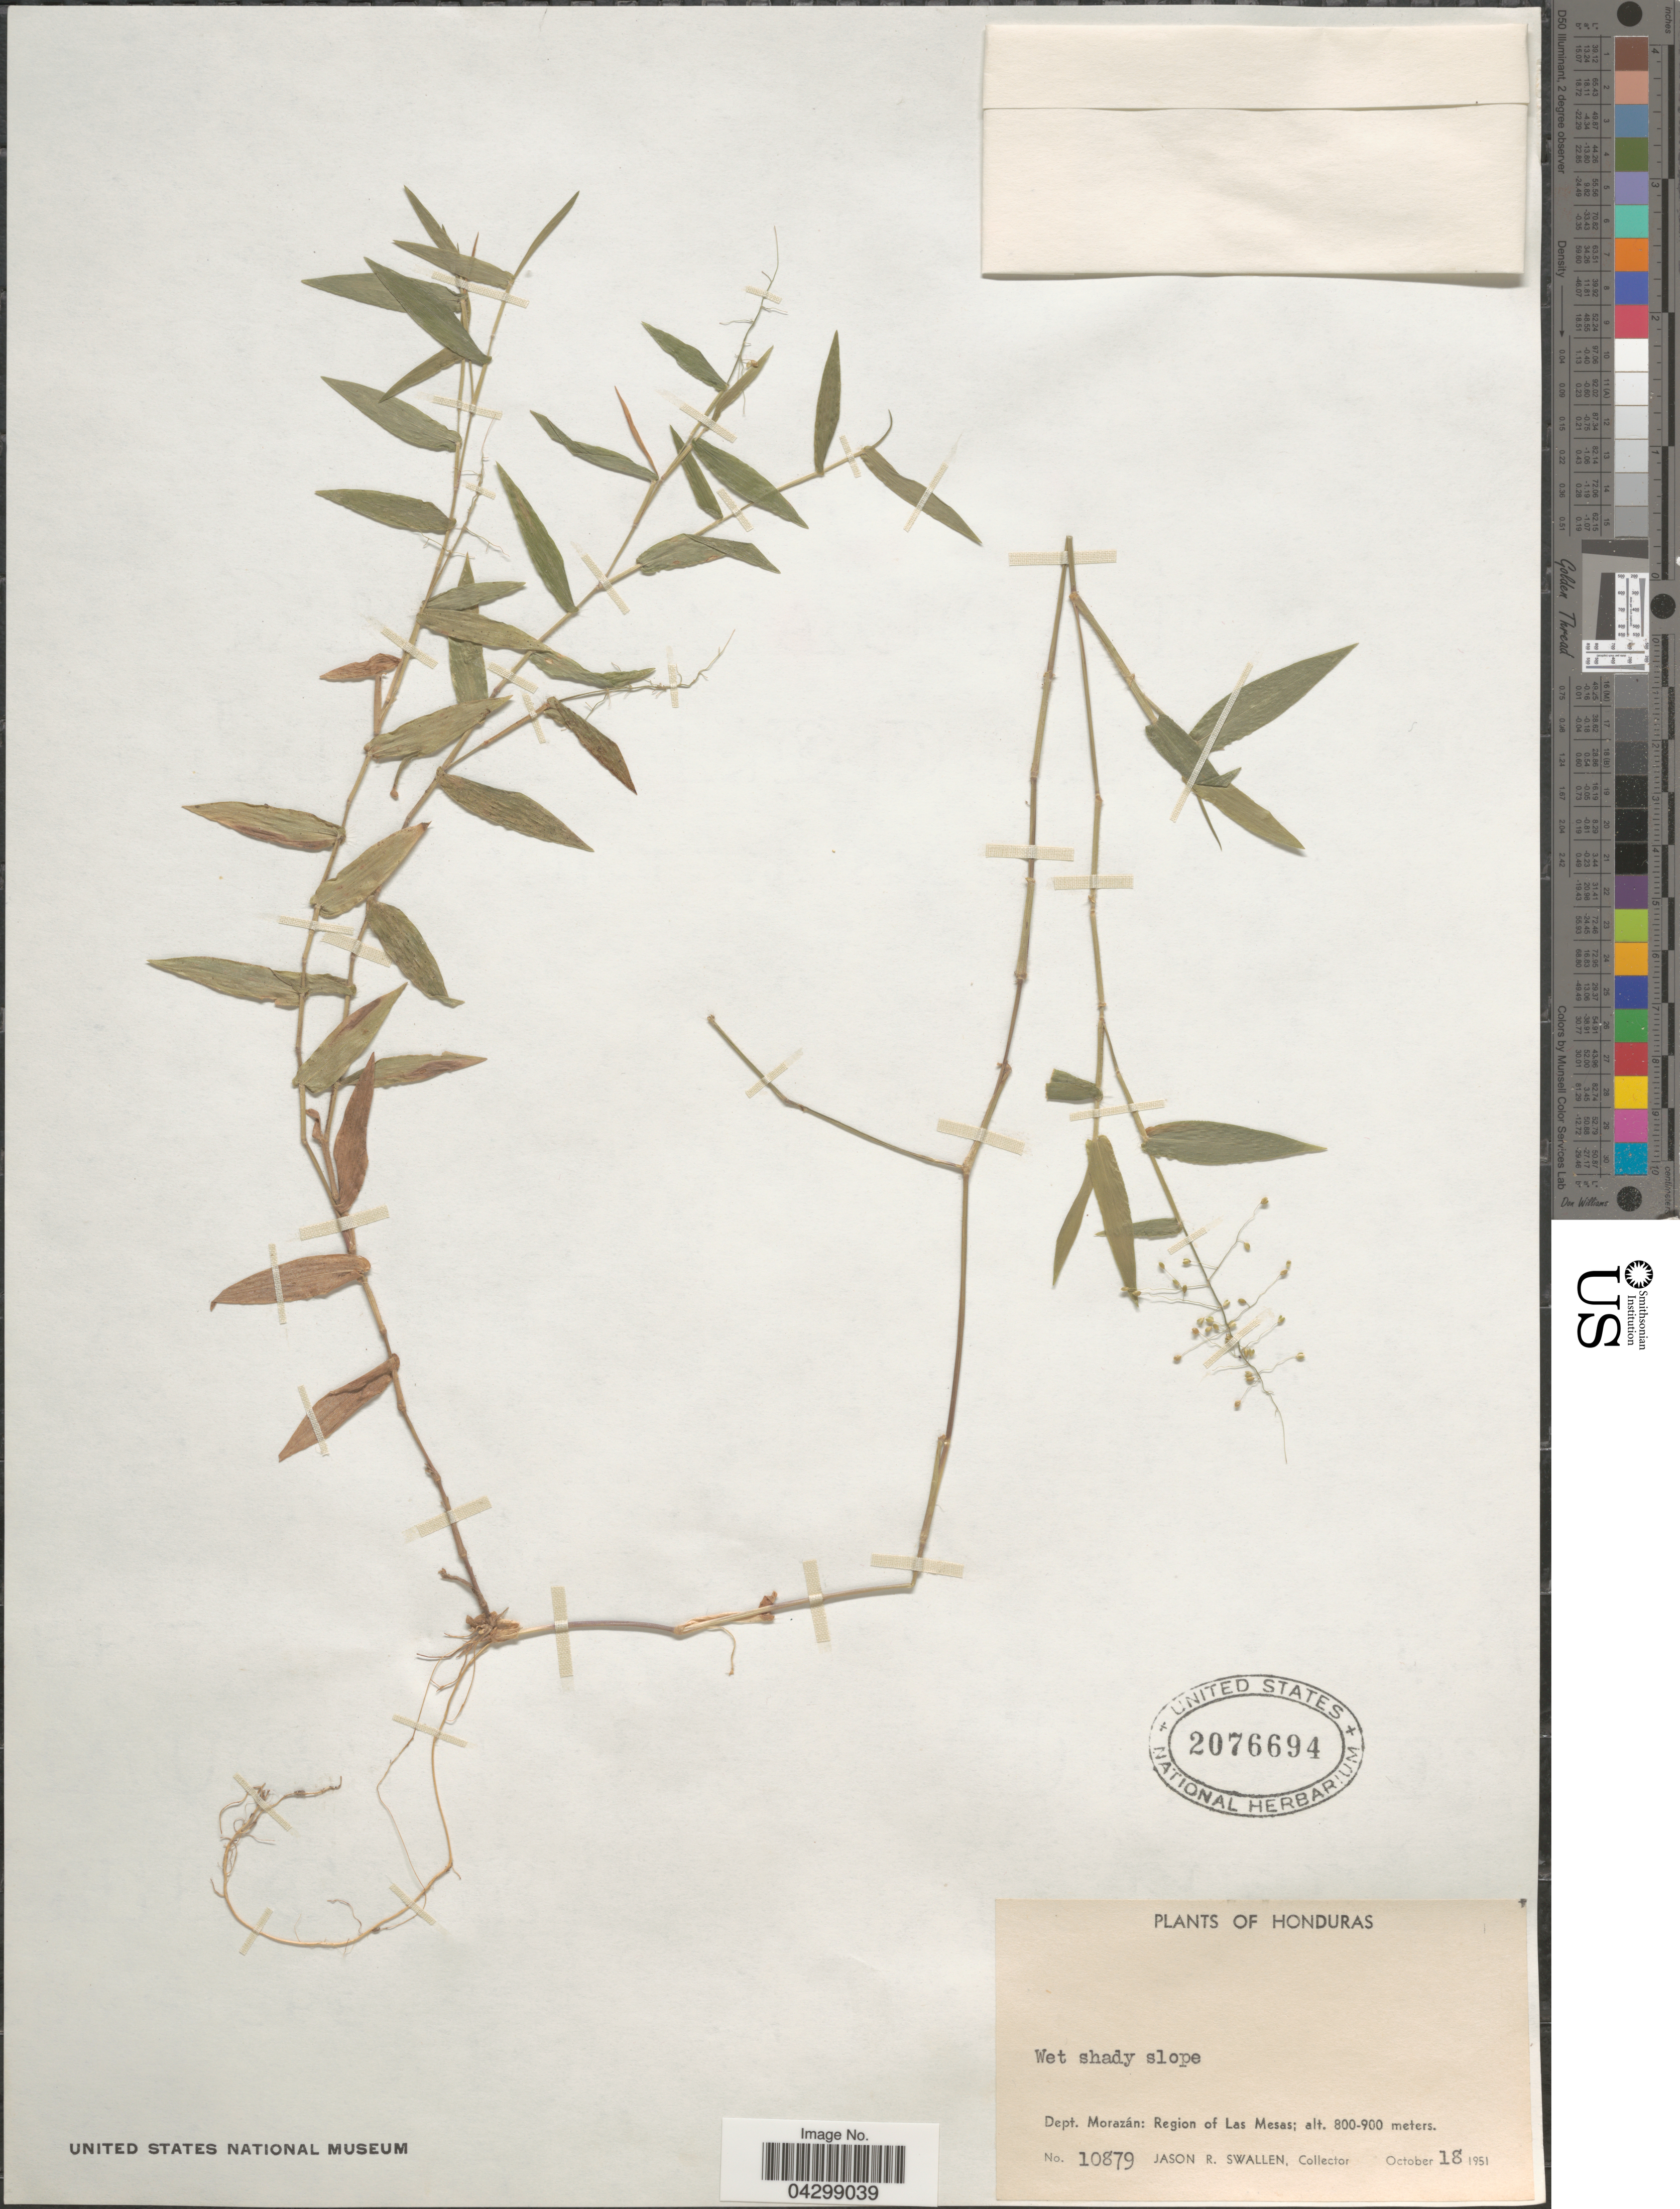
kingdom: Plantae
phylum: Tracheophyta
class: Liliopsida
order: Poales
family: Poaceae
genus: Panicum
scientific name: Panicum sp.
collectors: J. R. Swallen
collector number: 10879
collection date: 1951-10-18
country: Honduras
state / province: Fco. Morazán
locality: Dept. Morazán: Region of Las Mesas.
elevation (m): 800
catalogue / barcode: US 2076694